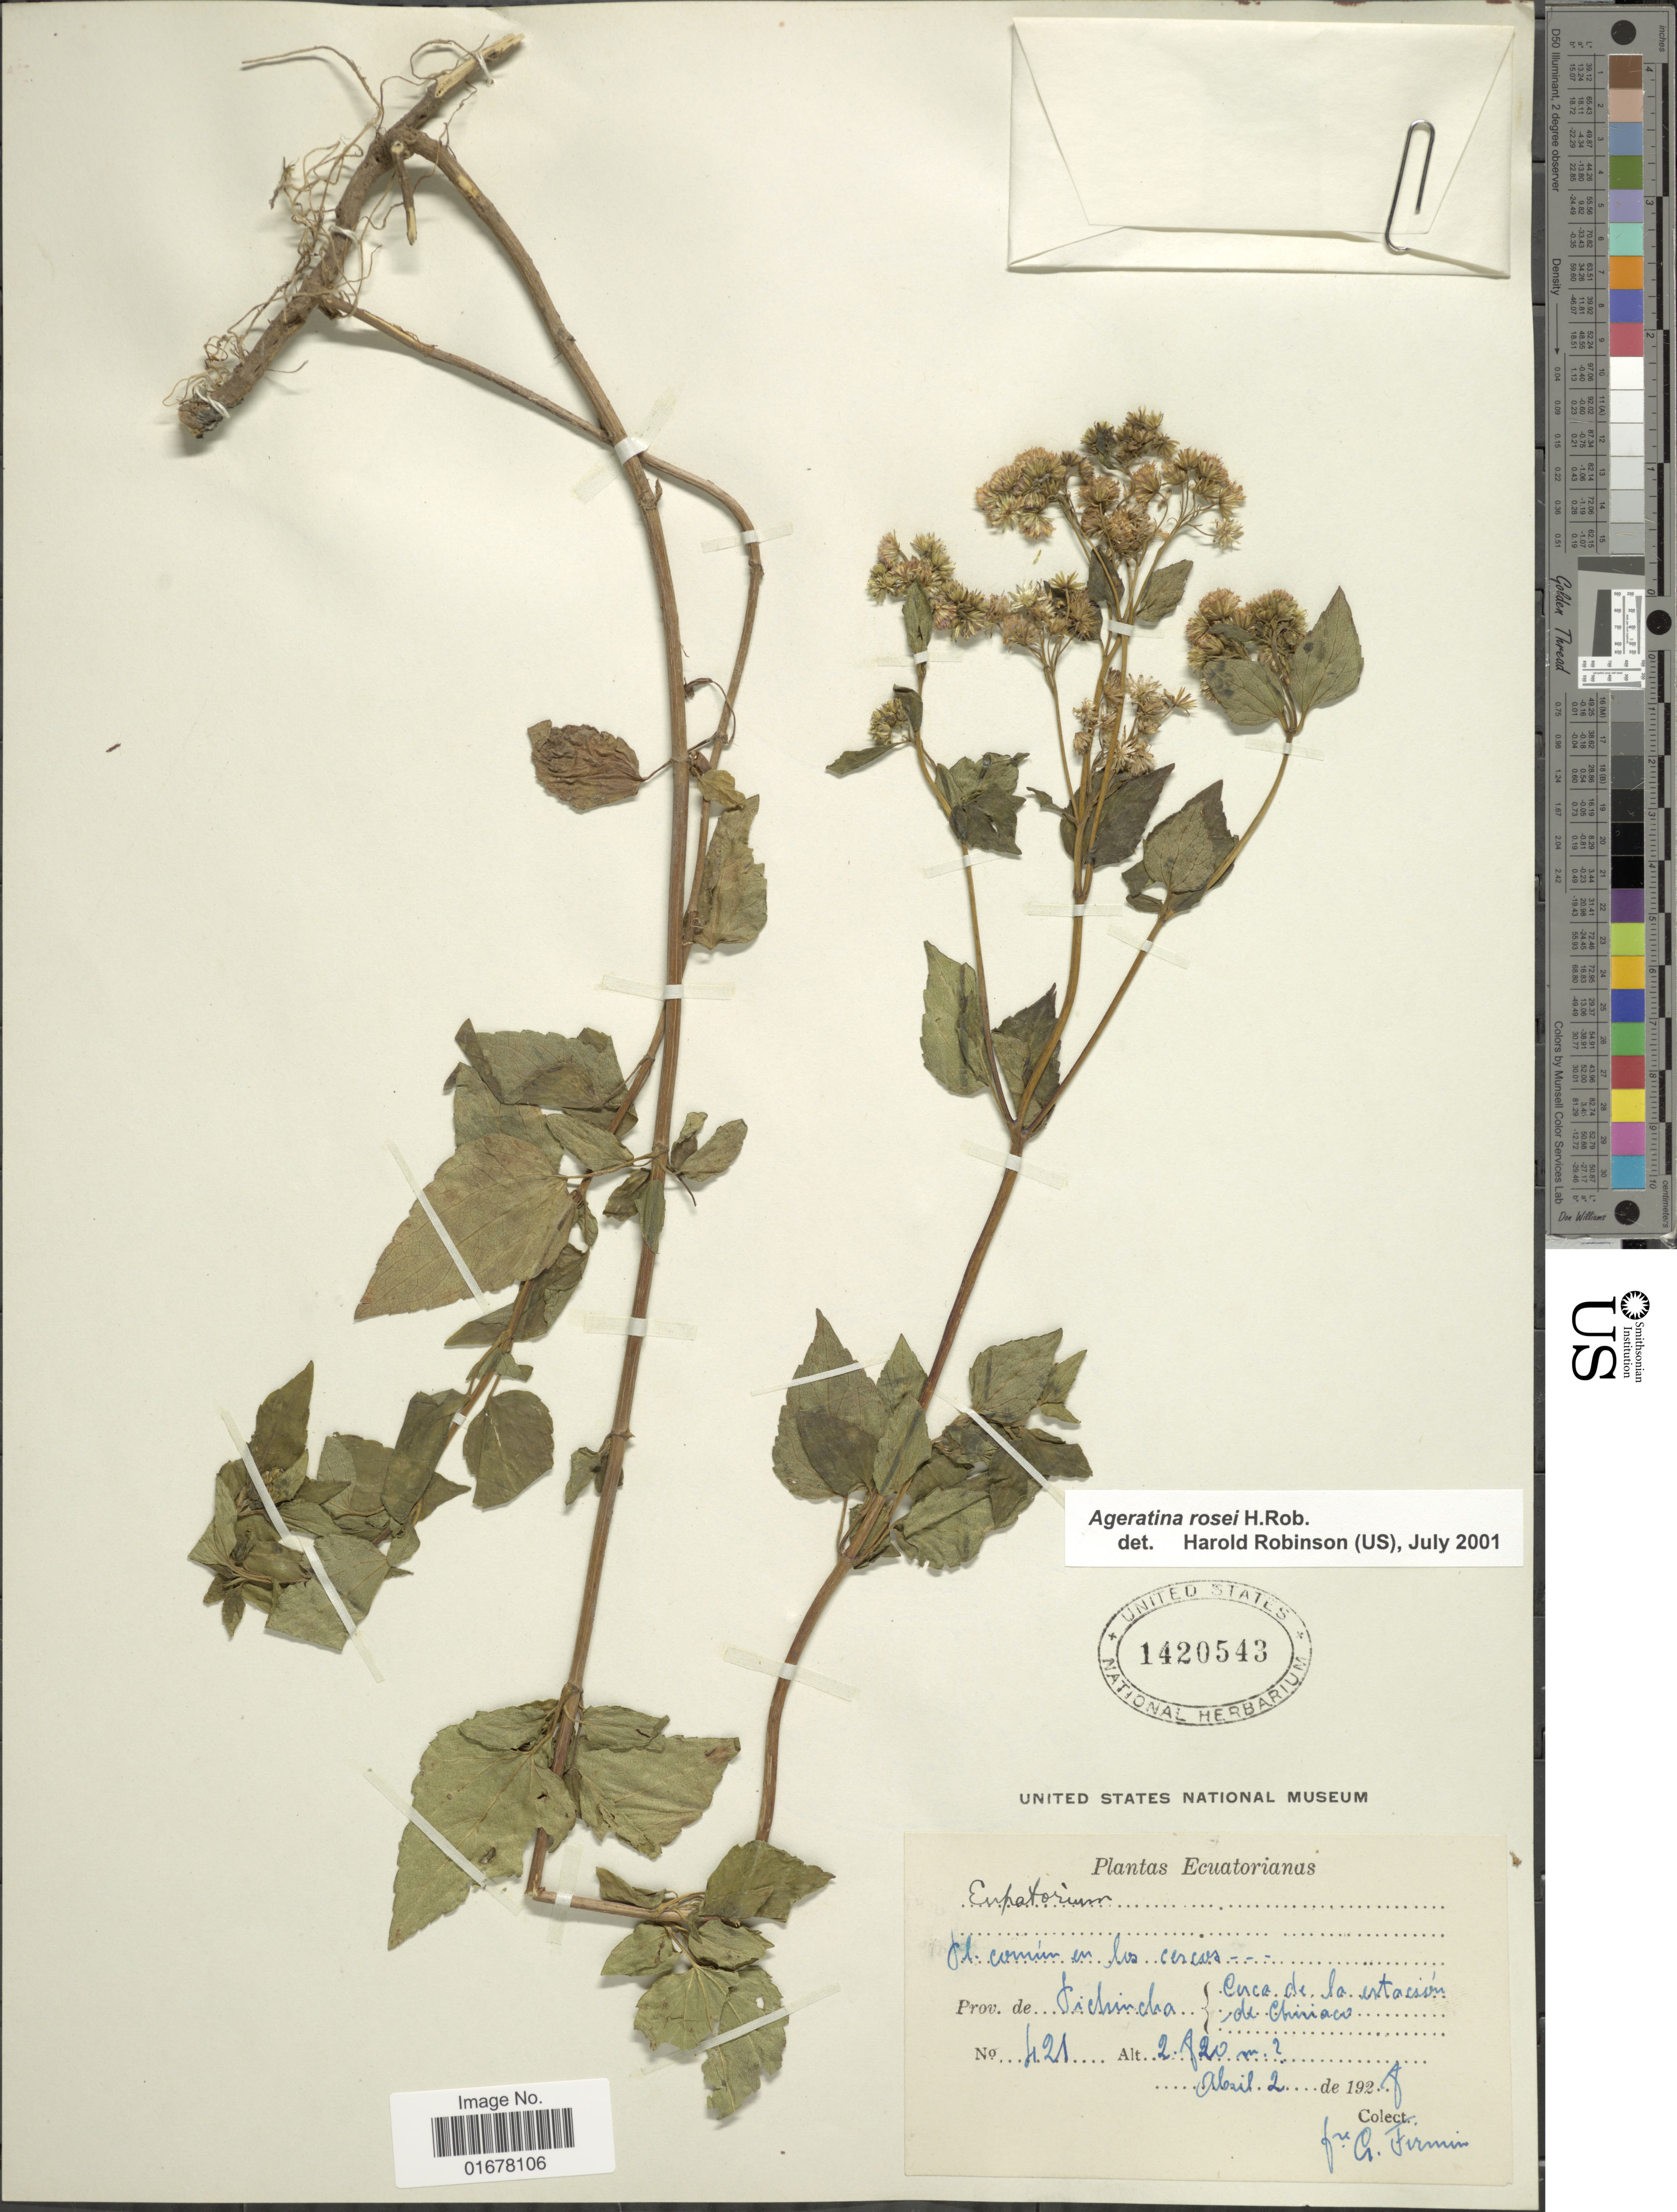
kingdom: Plantae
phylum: Tracheophyta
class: Magnoliopsida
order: Asterales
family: Asteraceae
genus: Ageratina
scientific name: Ageratina rosei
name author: H. Rob.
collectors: G. Firmin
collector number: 421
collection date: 1928-04-02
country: Ecuador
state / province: Pichincha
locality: Prov. de Pichincha, Cuca de la estacion e Chiricao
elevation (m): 2820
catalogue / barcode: US 1420543